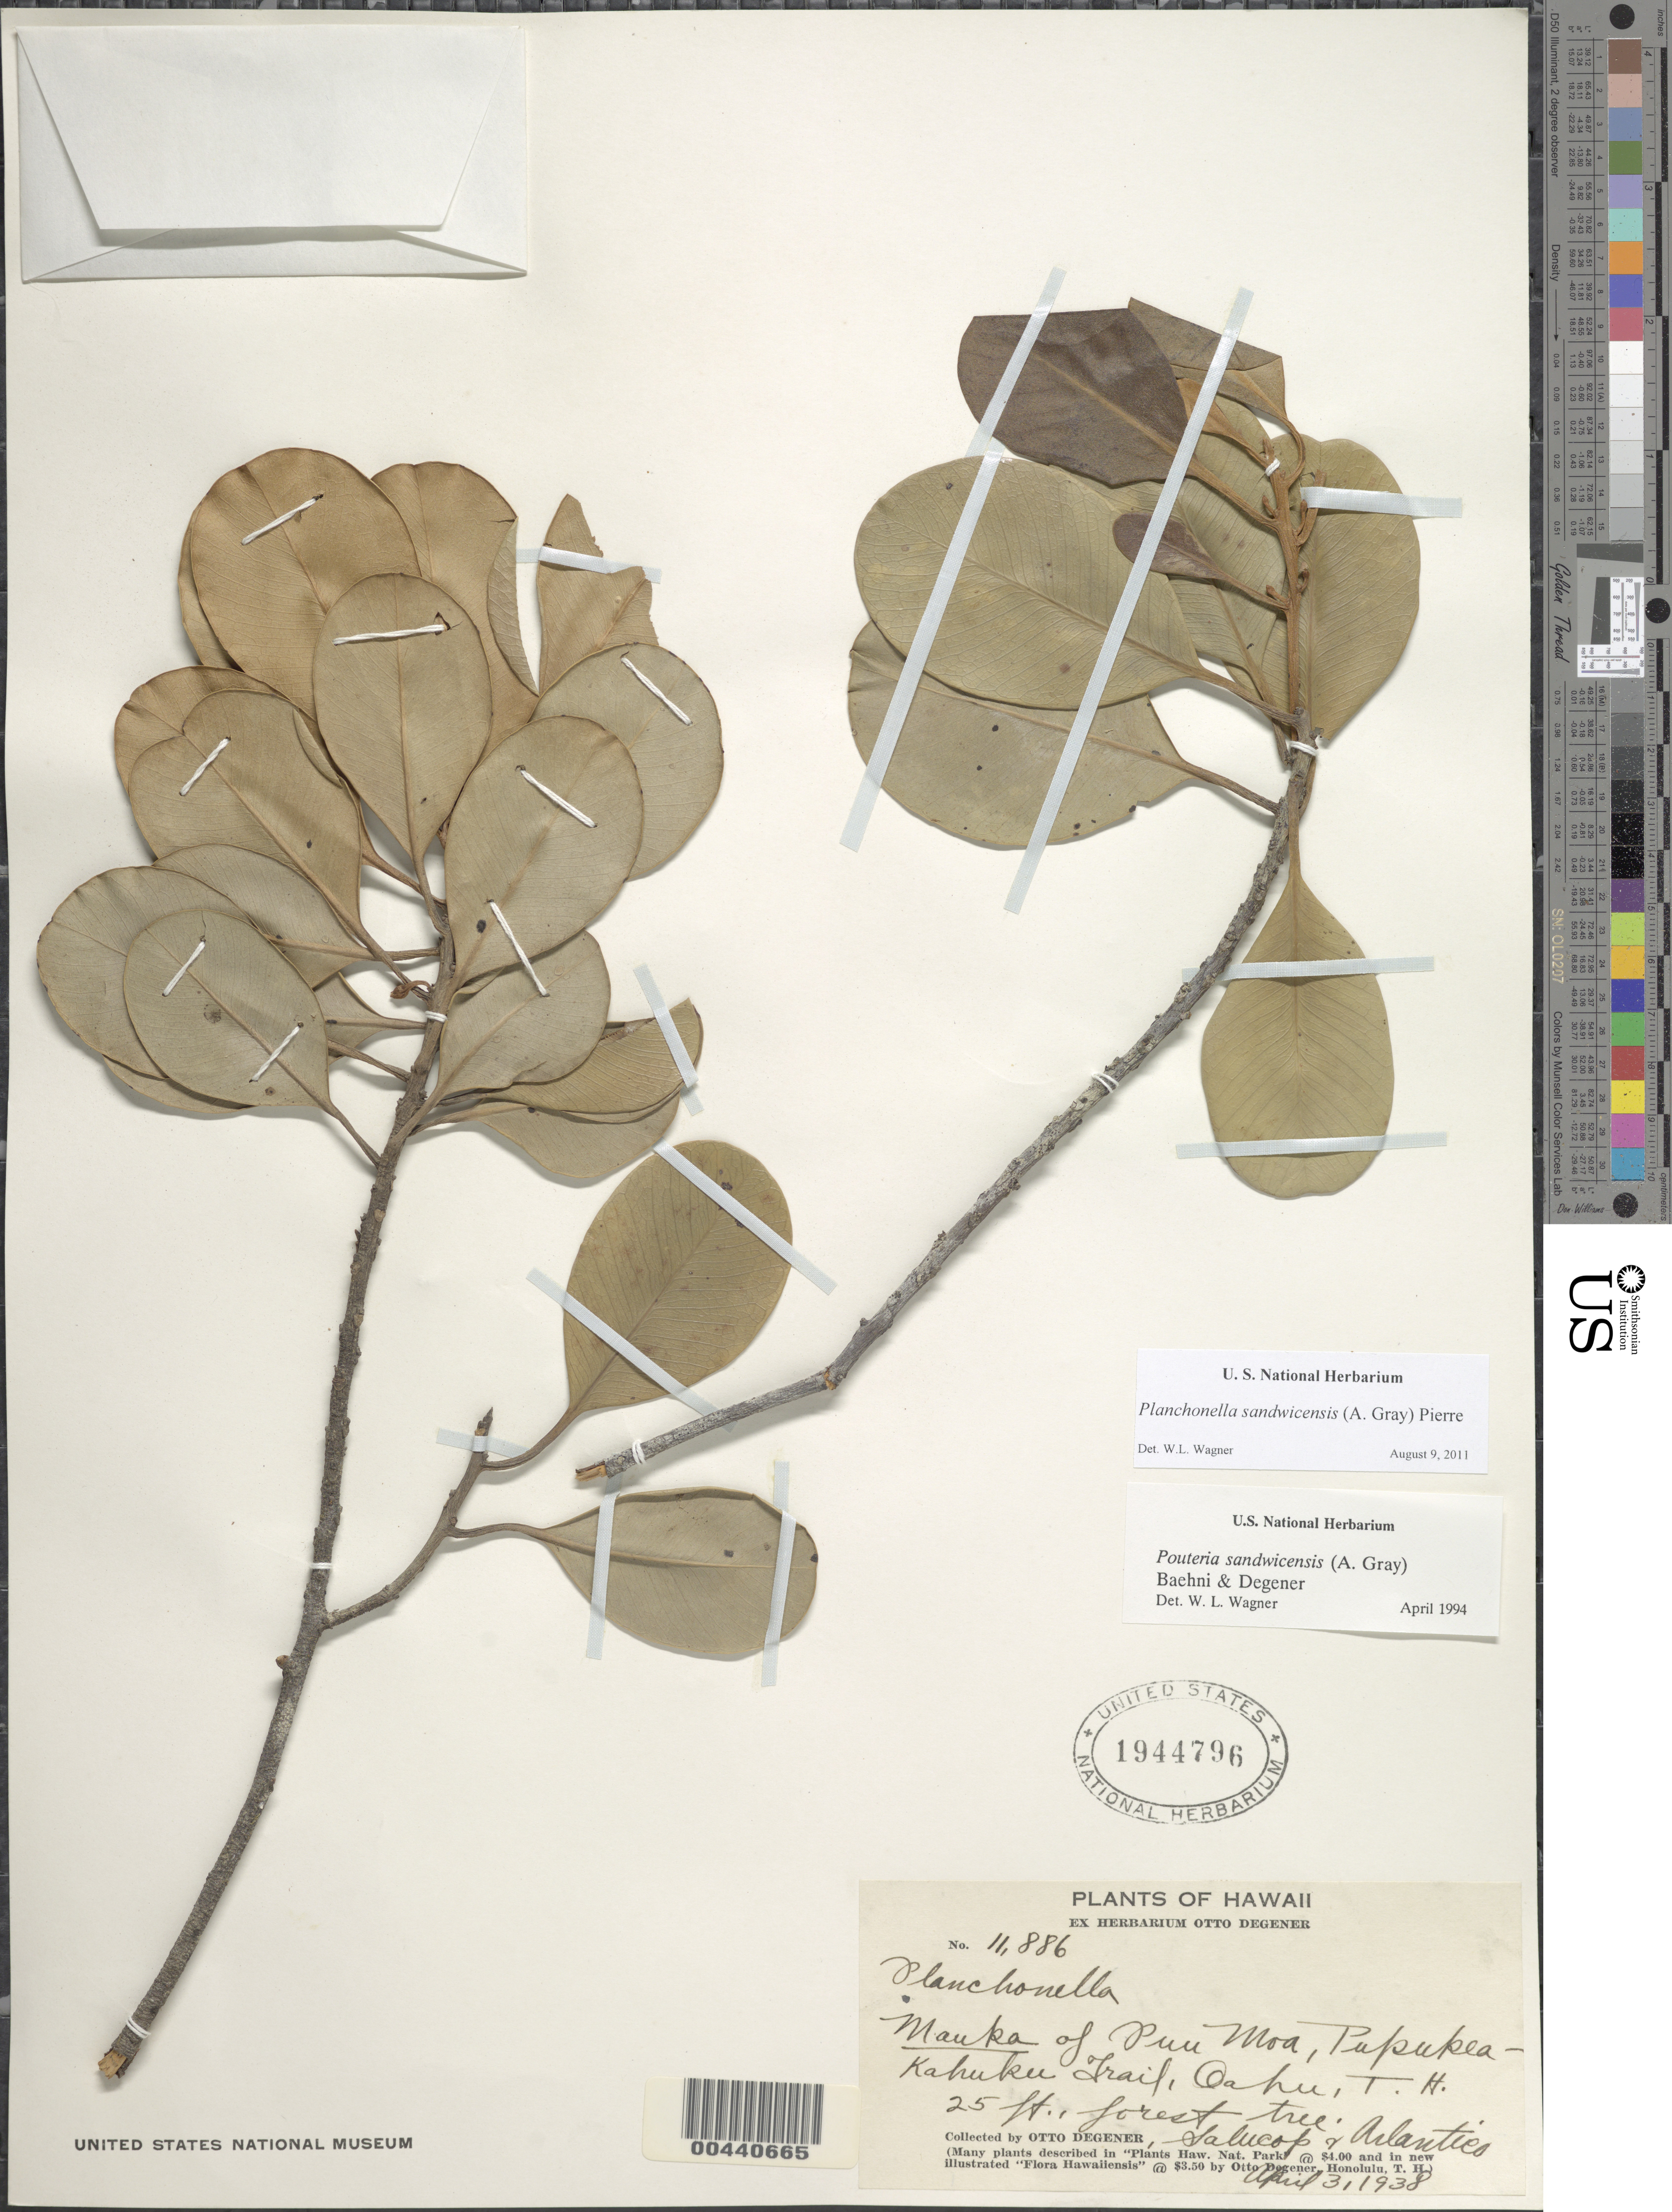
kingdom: Plantae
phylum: Tracheophyta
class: Magnoliopsida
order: Ericales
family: Sapotaceae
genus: Planchonella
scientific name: Planchonella sandwicensis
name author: (A. Gray) Pierre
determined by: Havran, J. C.; et al.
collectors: O. Degener, -- Salucop & Arlantico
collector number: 11886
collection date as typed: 3 Apr 1938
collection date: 1938-04-03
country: United States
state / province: Hawaii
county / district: Honolulu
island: Oahu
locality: Mauka of Puu Moa, Pupukea Kahuku Trail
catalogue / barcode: US 1944796